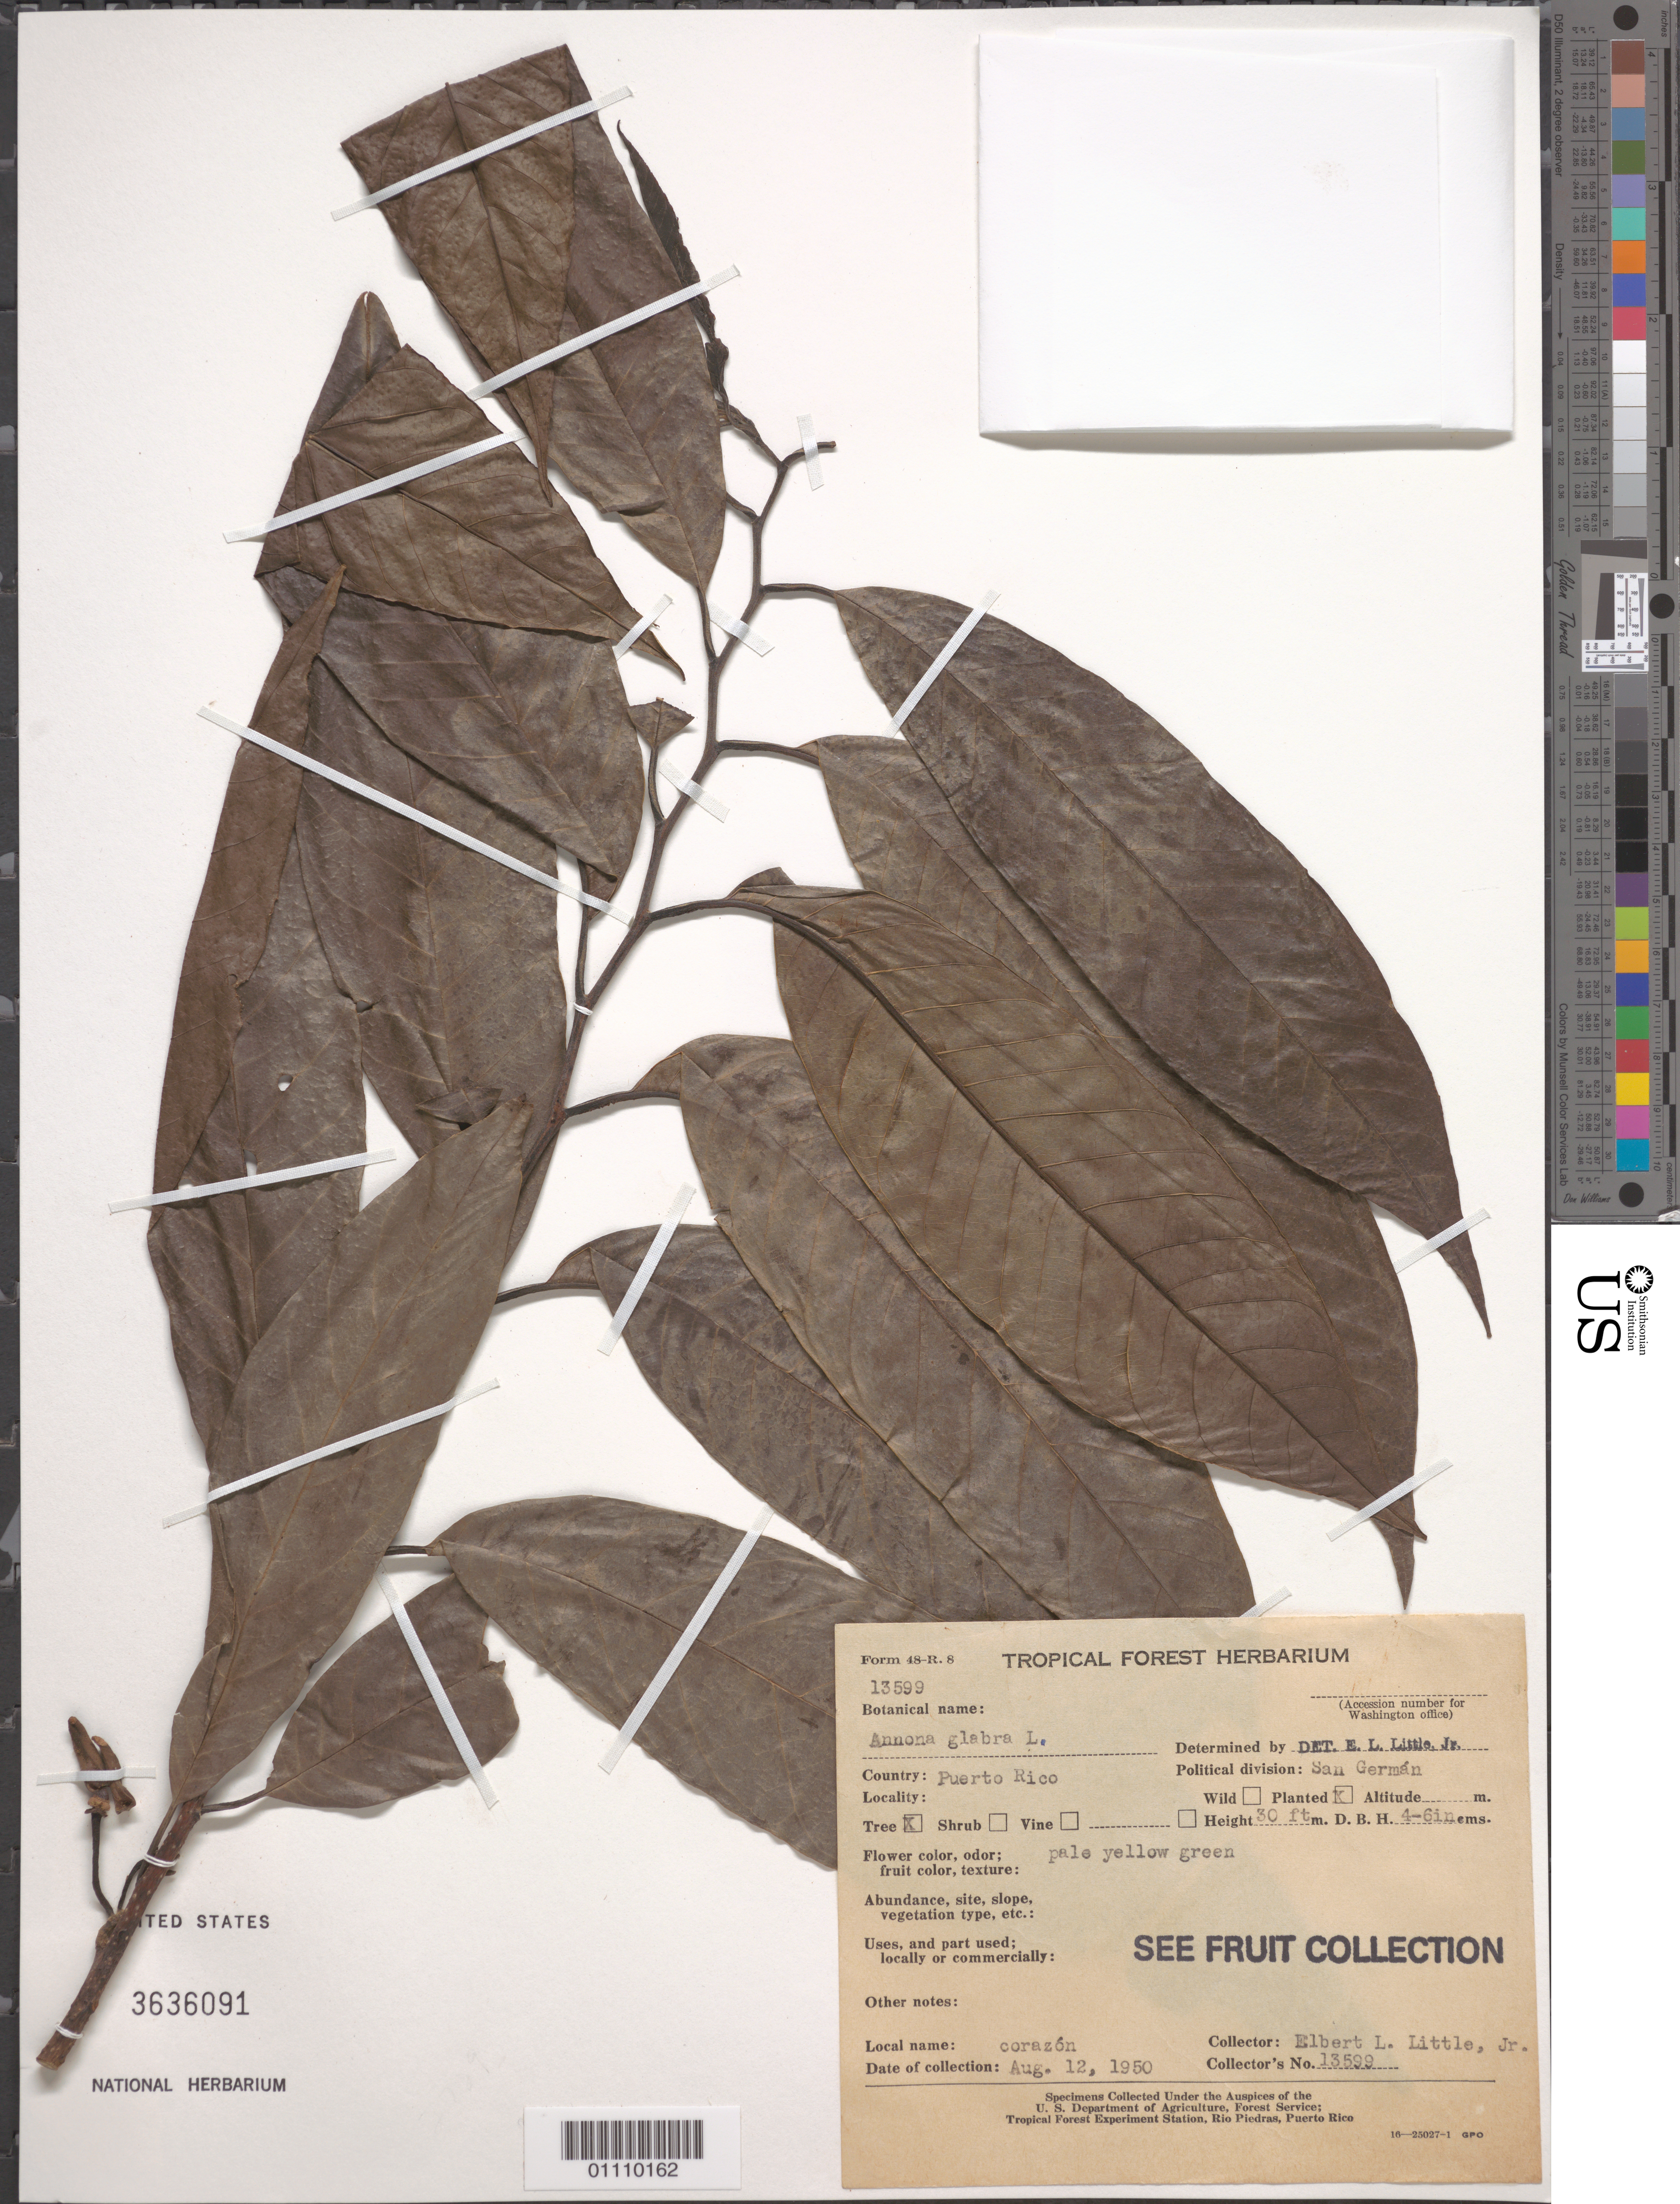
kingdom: Plantae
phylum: Tracheophyta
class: Magnoliopsida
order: Magnoliales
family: Annonaceae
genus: Annona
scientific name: Annona glabra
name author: L.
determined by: Little, Elbert L., Jr., (FSSR), United States Department of Agriculture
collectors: E. L. Little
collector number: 13599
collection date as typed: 12 Aug 1950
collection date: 1950-08-12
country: Puerto Rico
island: Puerto Rico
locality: San Germán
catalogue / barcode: US 3636091